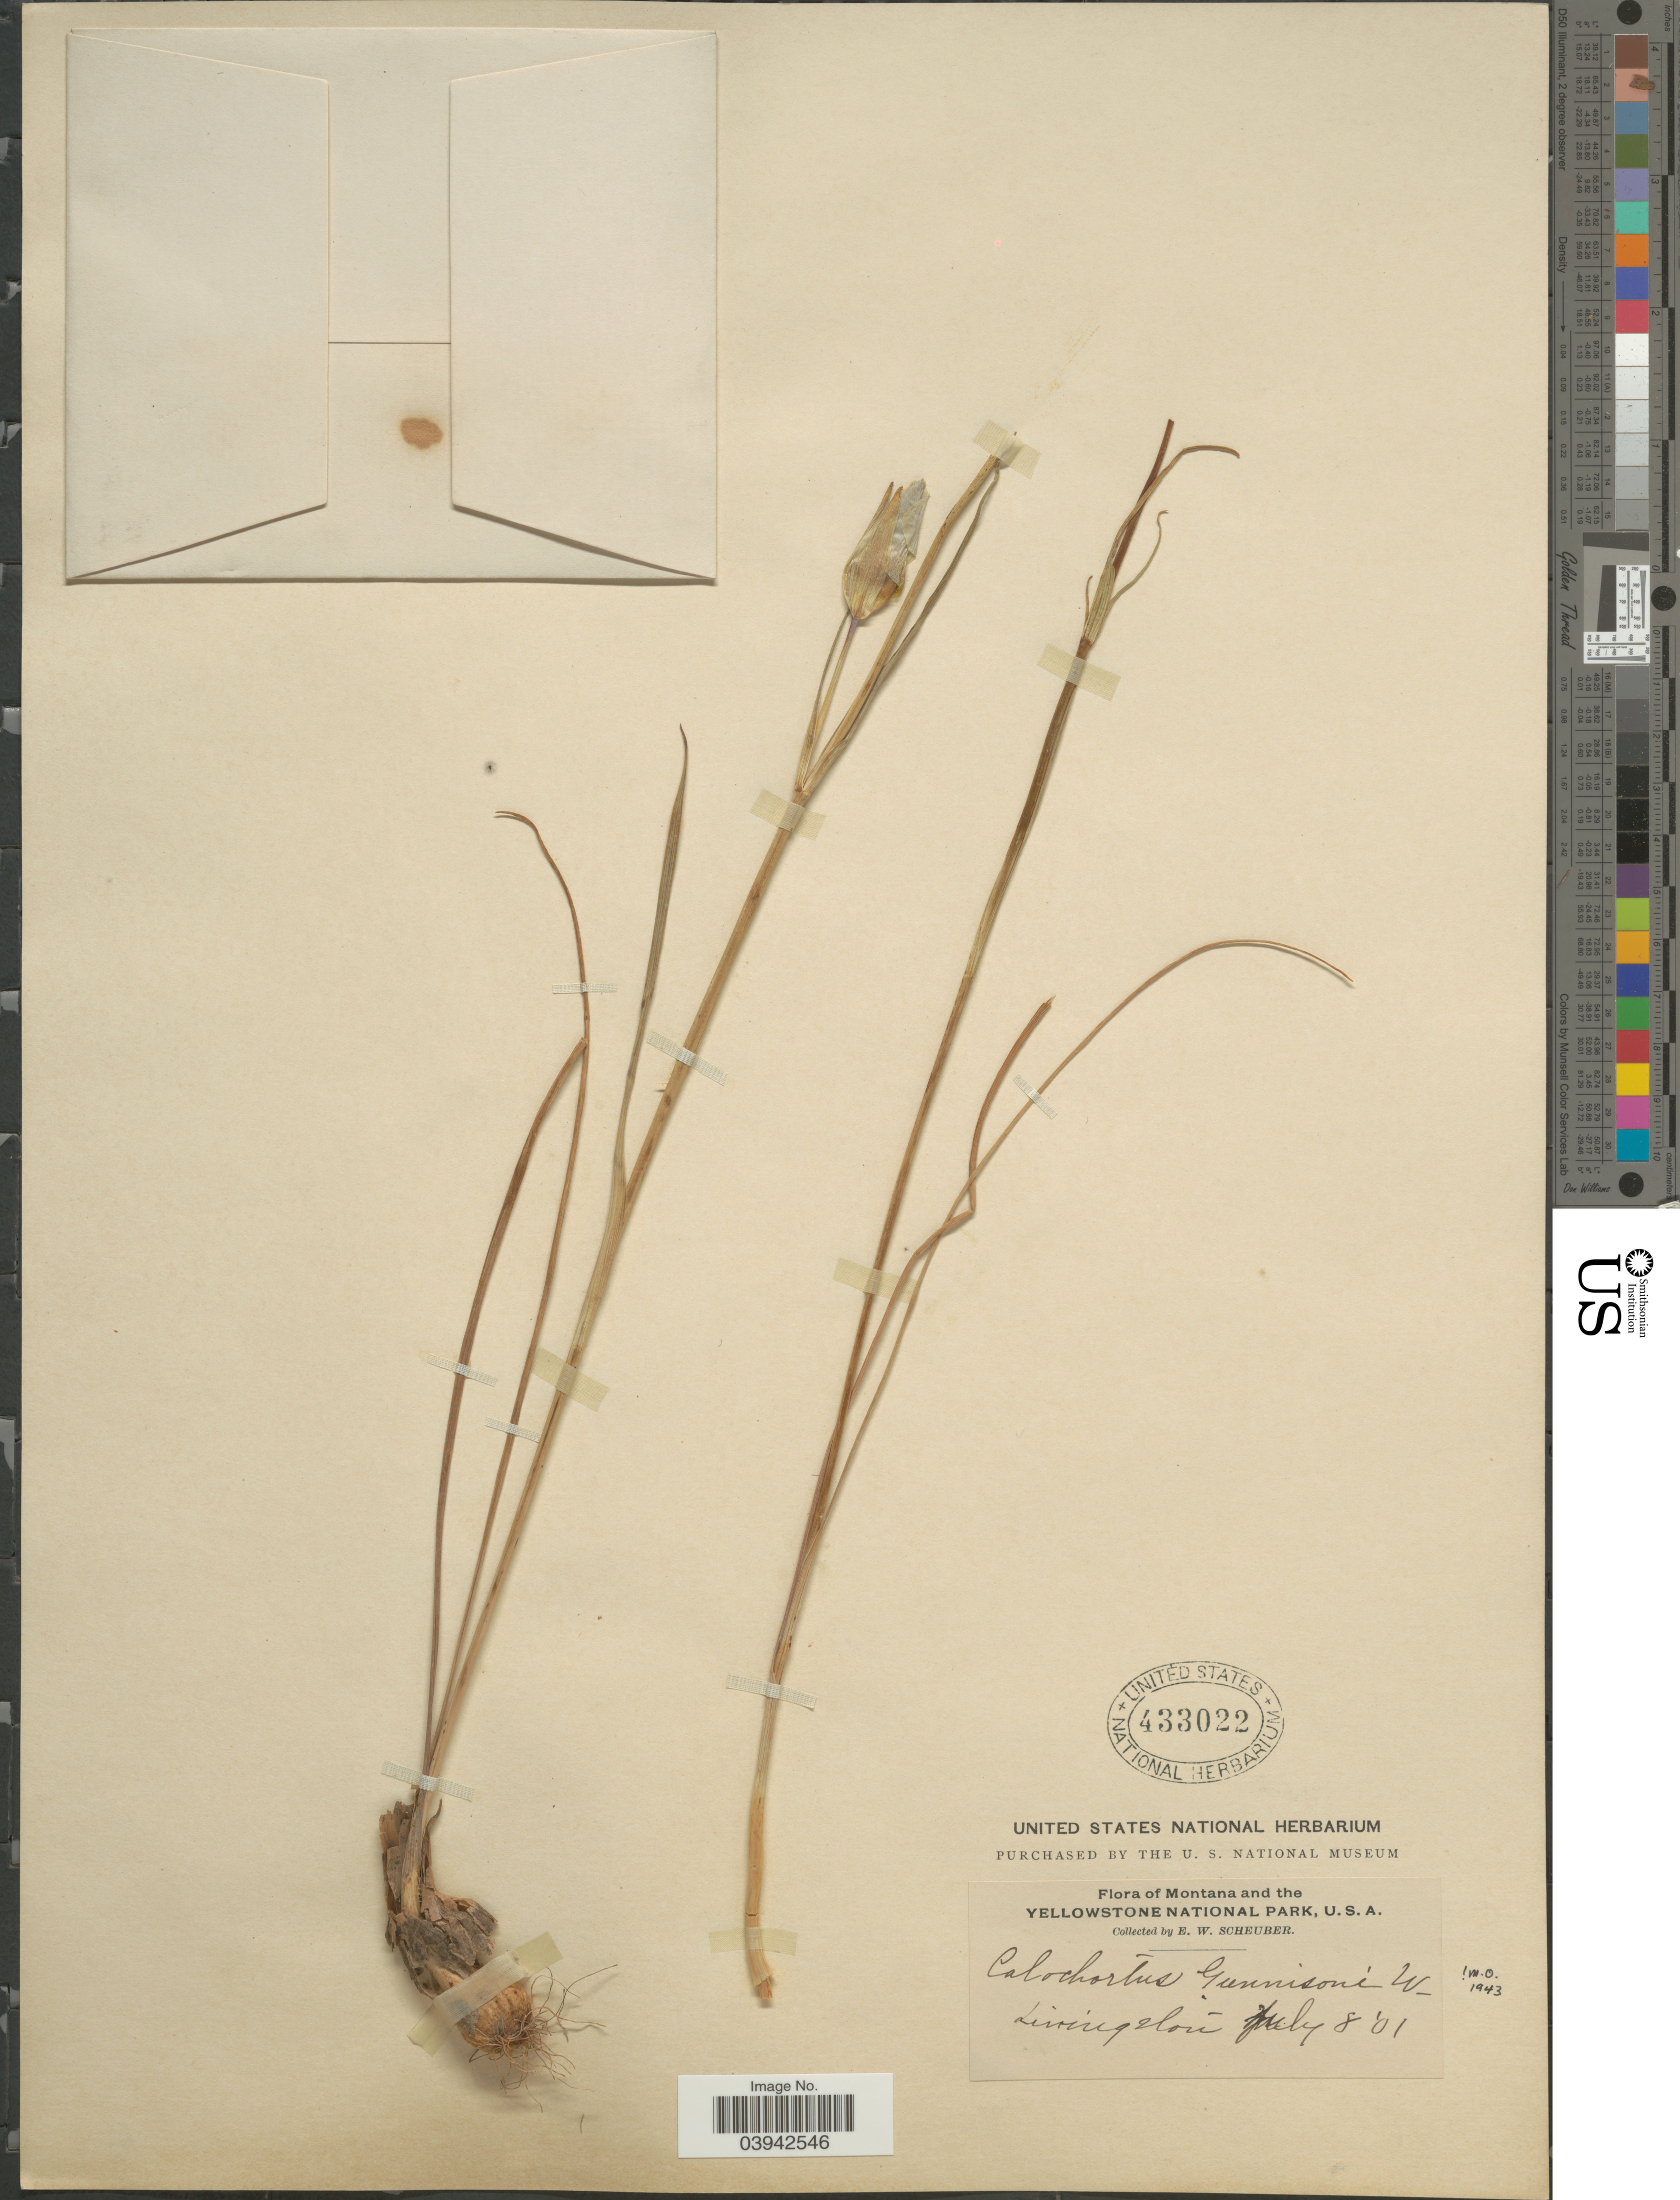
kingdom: Plantae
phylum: Tracheophyta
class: Liliopsida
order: Liliales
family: Liliaceae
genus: Calochortus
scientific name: Calochortus gunnisonii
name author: S. Watson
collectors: E. Scheuber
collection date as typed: Transcribed d/m/y: 8/7/1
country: United States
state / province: Montana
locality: The Yellowstone National Park. Livingston.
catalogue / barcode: US 433022